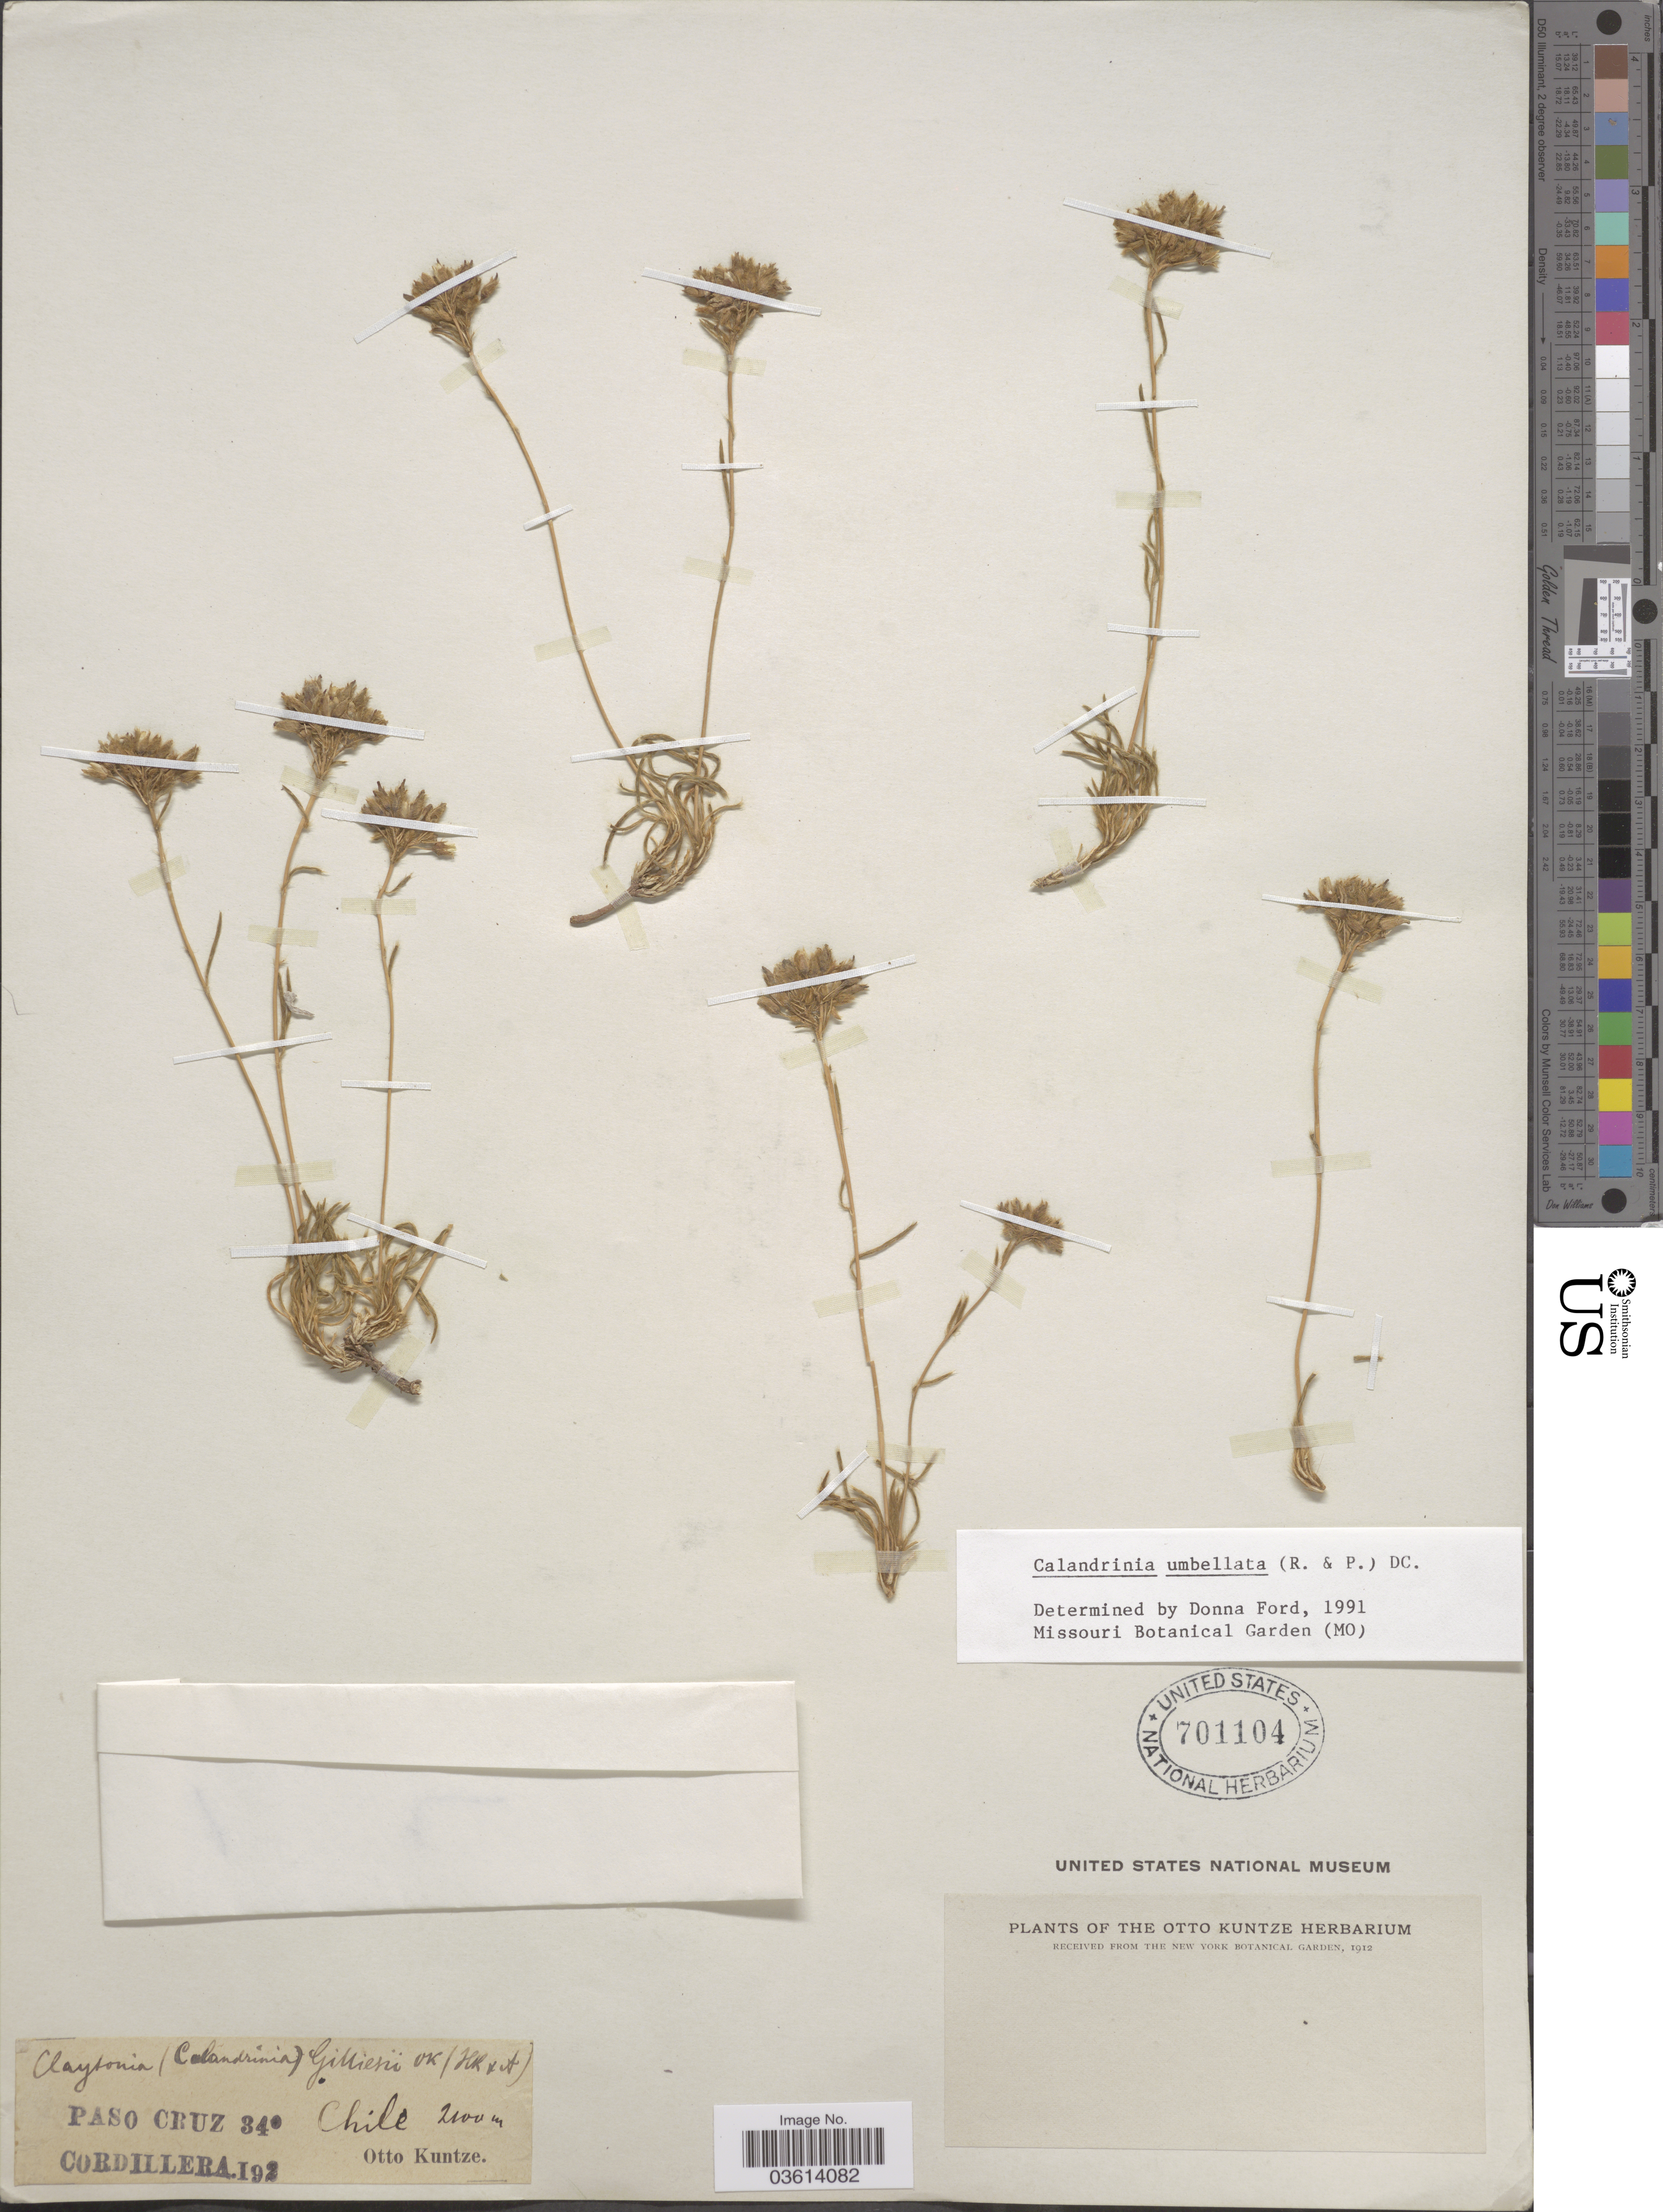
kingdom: Plantae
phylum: Tracheophyta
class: Magnoliopsida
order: Caryophyllales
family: Montiaceae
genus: Montiopsis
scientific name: Montiopsis umbellata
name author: (Ruiz & Pav.) D.I. Ford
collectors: C.E.O. Kuntze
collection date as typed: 192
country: Chile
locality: Paso Cruz. Cordillera.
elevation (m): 2100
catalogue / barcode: US 701104